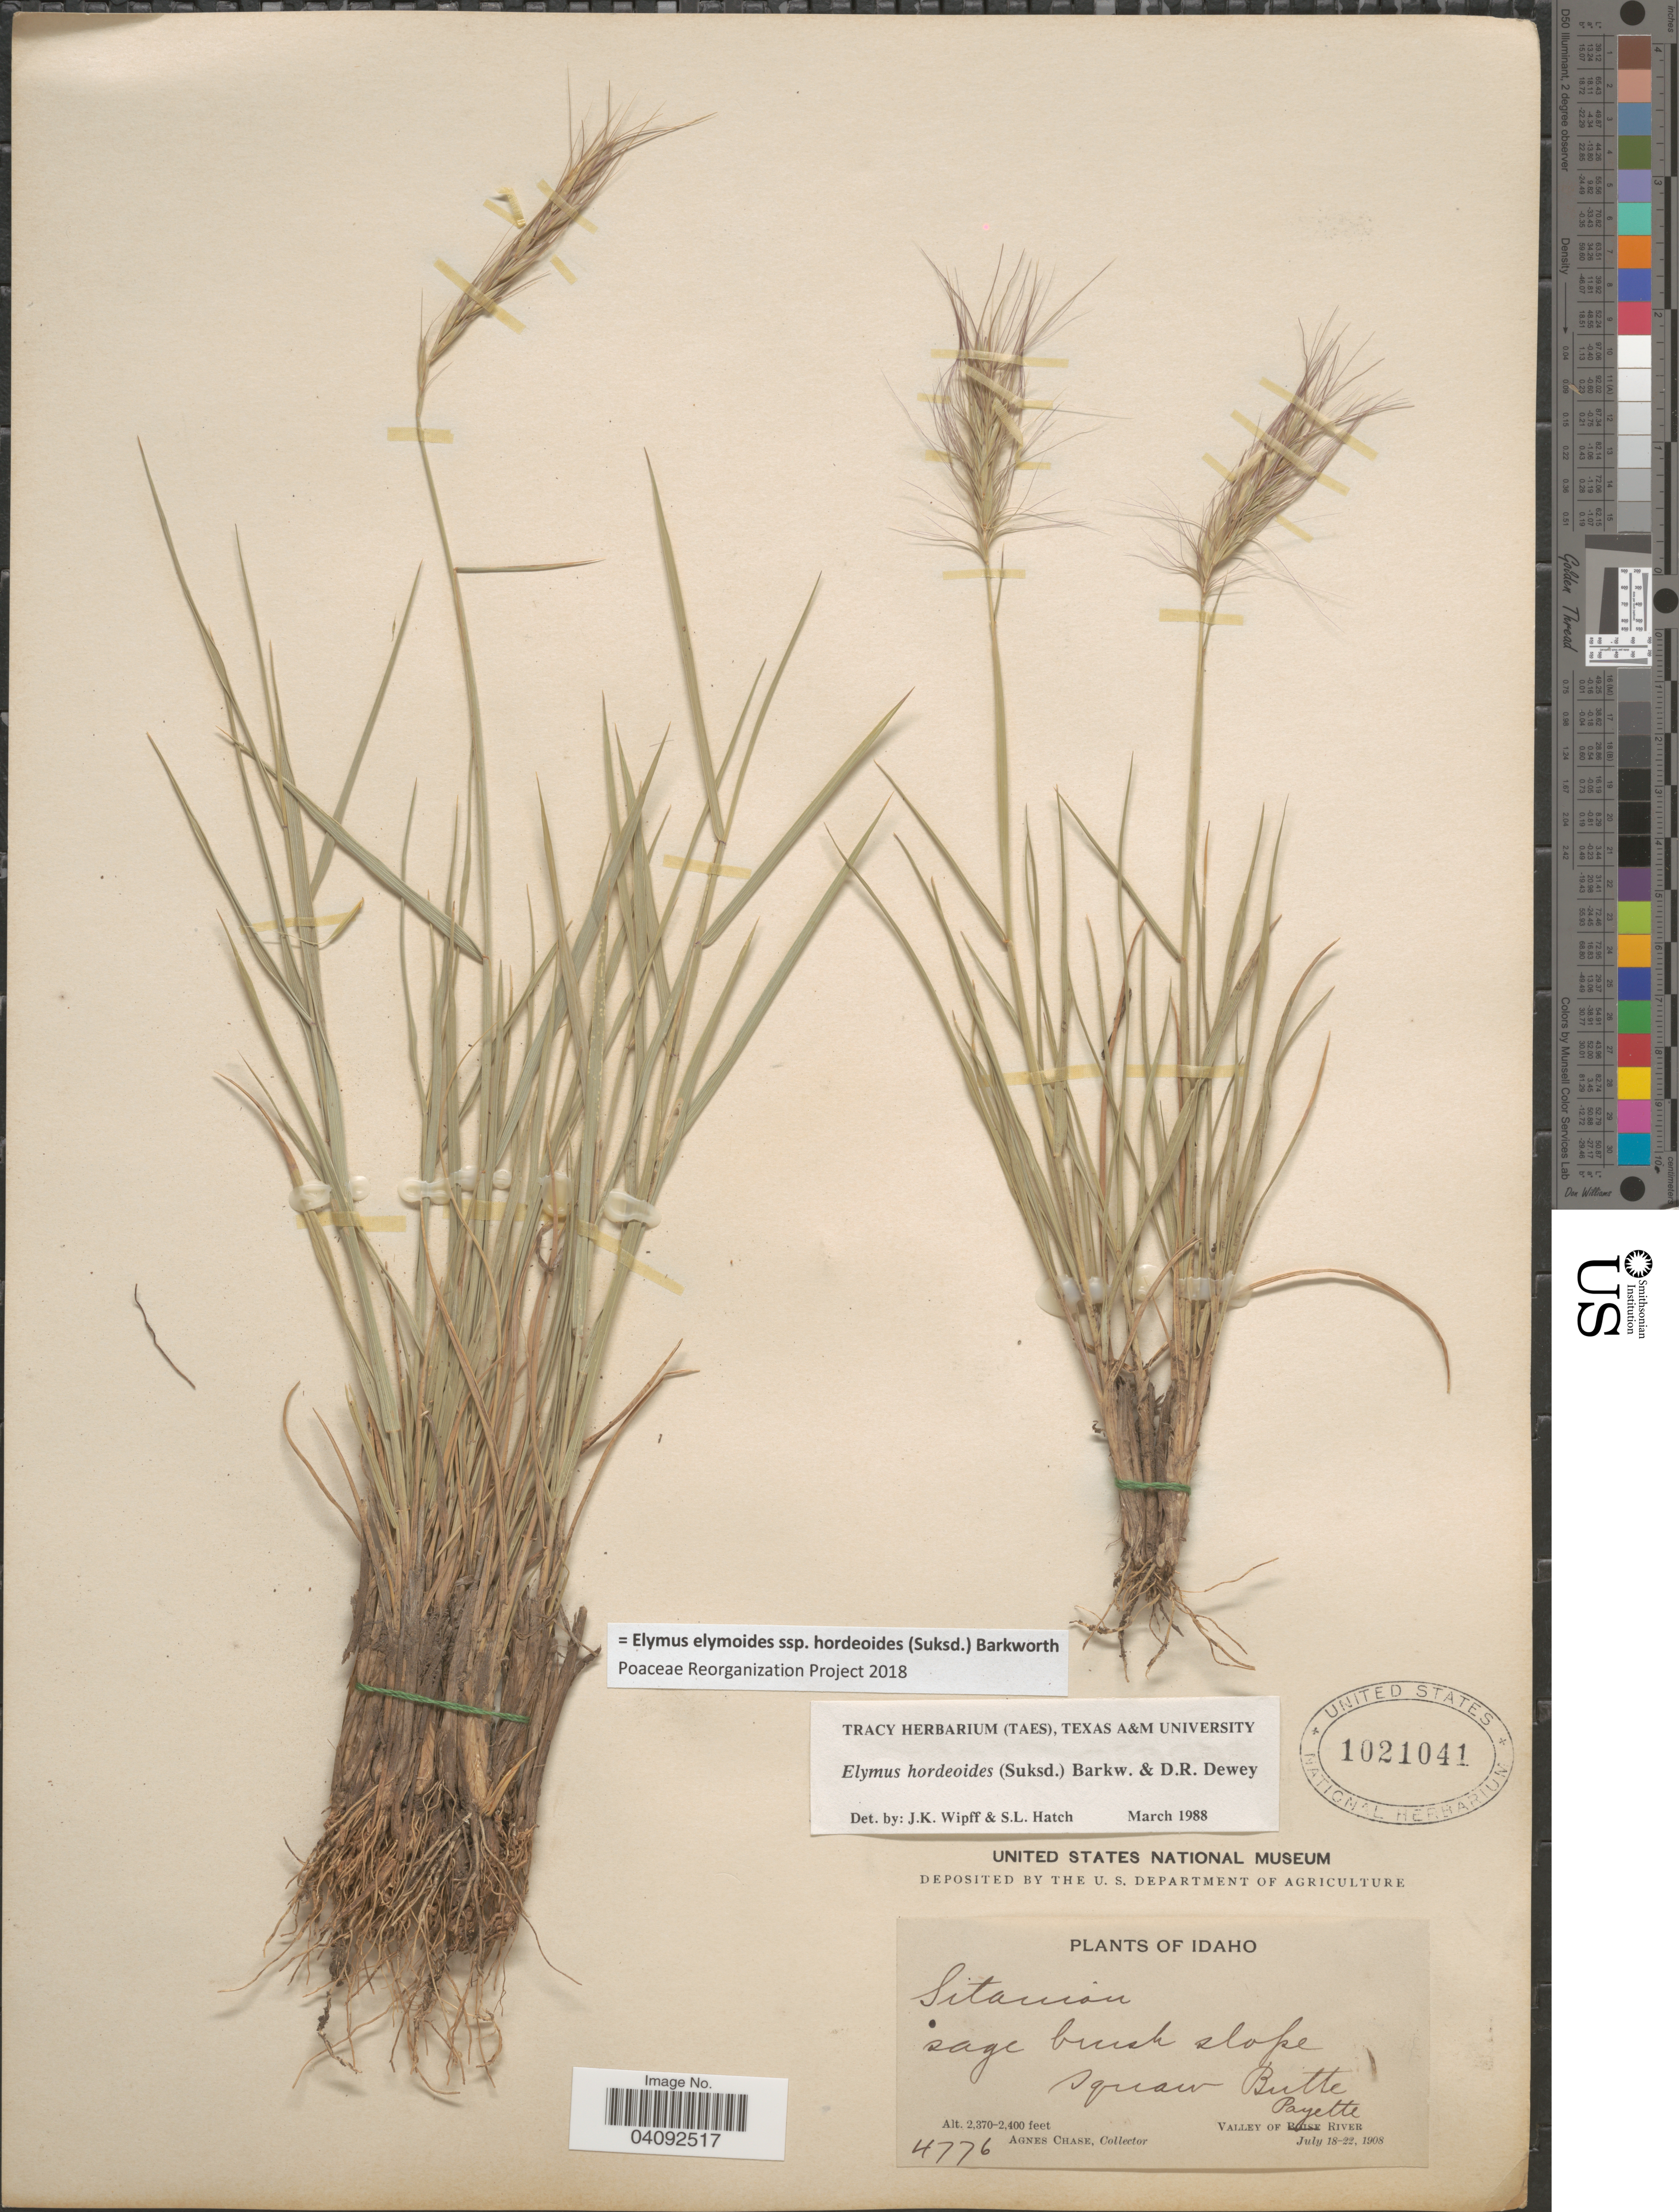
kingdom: Plantae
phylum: Tracheophyta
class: Liliopsida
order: Poales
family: Poaceae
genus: Elymus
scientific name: Elymus elymoides subsp. hordeoides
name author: (Suksd.) Barkworth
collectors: A. Chase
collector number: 4776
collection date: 1908-07-18/1908-07-22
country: United States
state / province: Idaho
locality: Squaw Butte. Valley of Payette River.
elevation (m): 722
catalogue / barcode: US 1021041